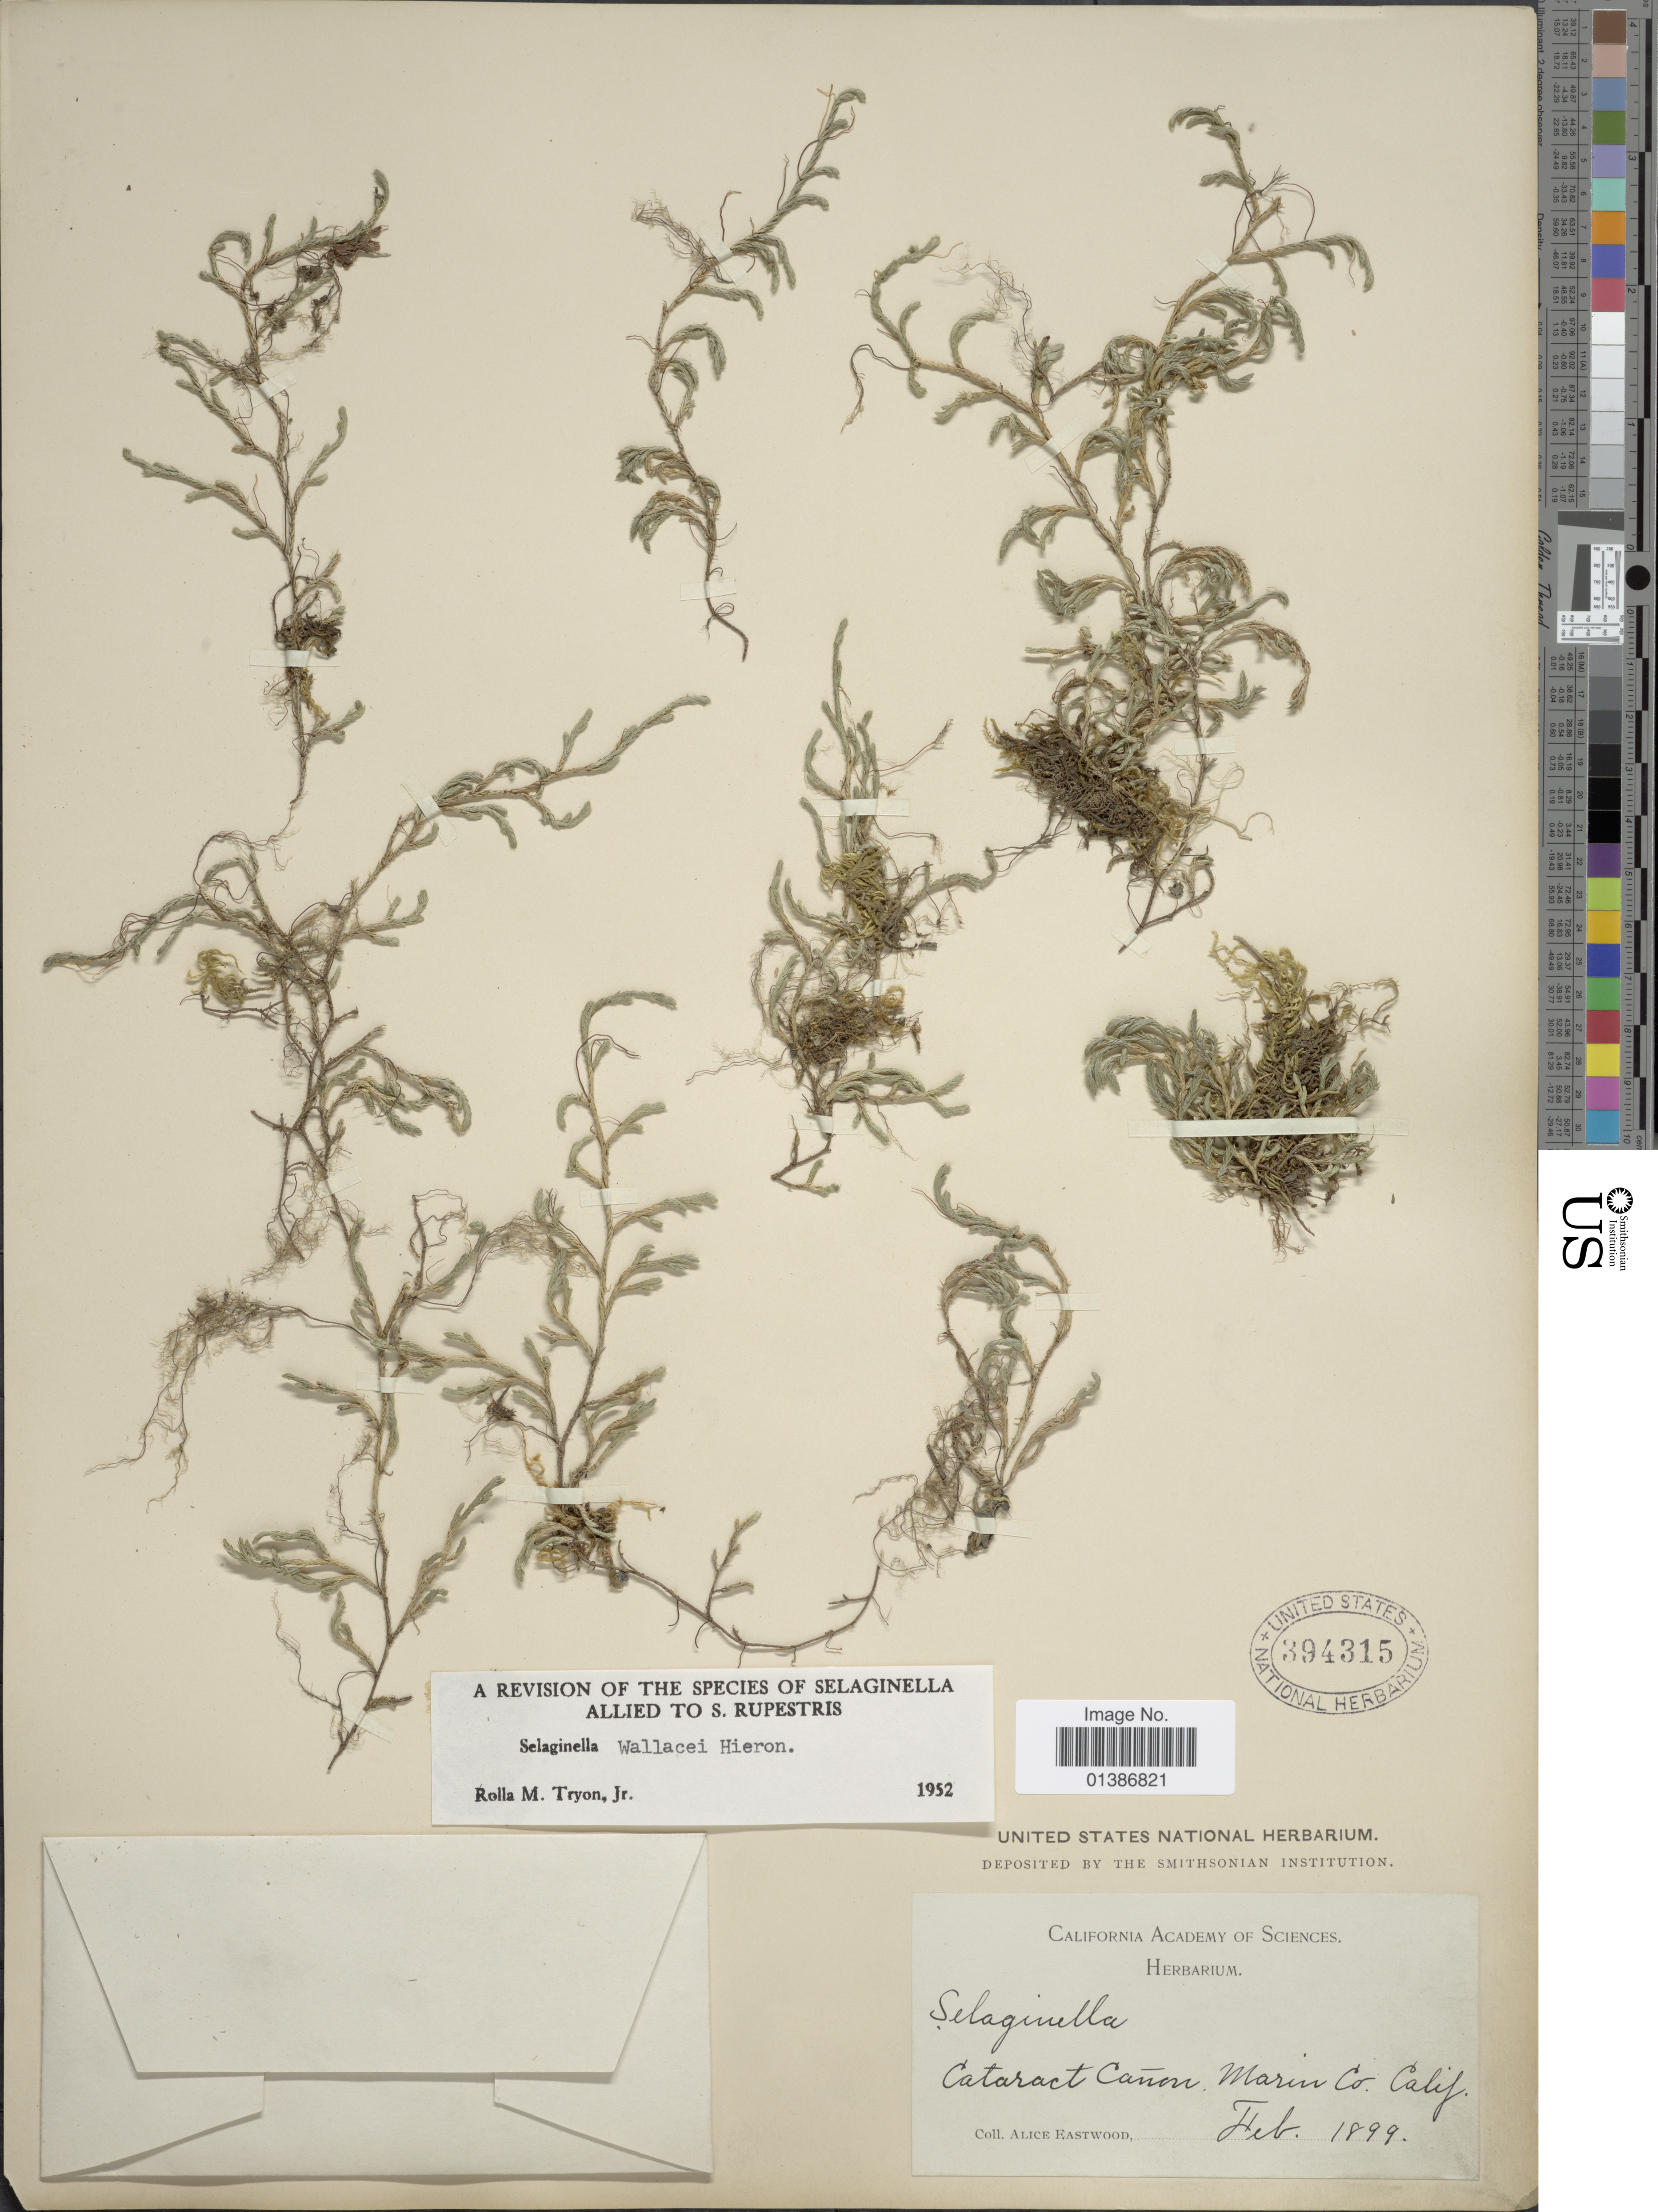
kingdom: Plantae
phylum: Tracheophyta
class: Lycopodiopsida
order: Selaginellales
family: Selaginellaceae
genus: Selaginella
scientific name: Selaginella wallacei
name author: Hieron.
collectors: A. Eastwood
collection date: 1899-02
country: United States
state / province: California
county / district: Marin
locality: Cataract Cañon, Marin Co.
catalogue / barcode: US 394315